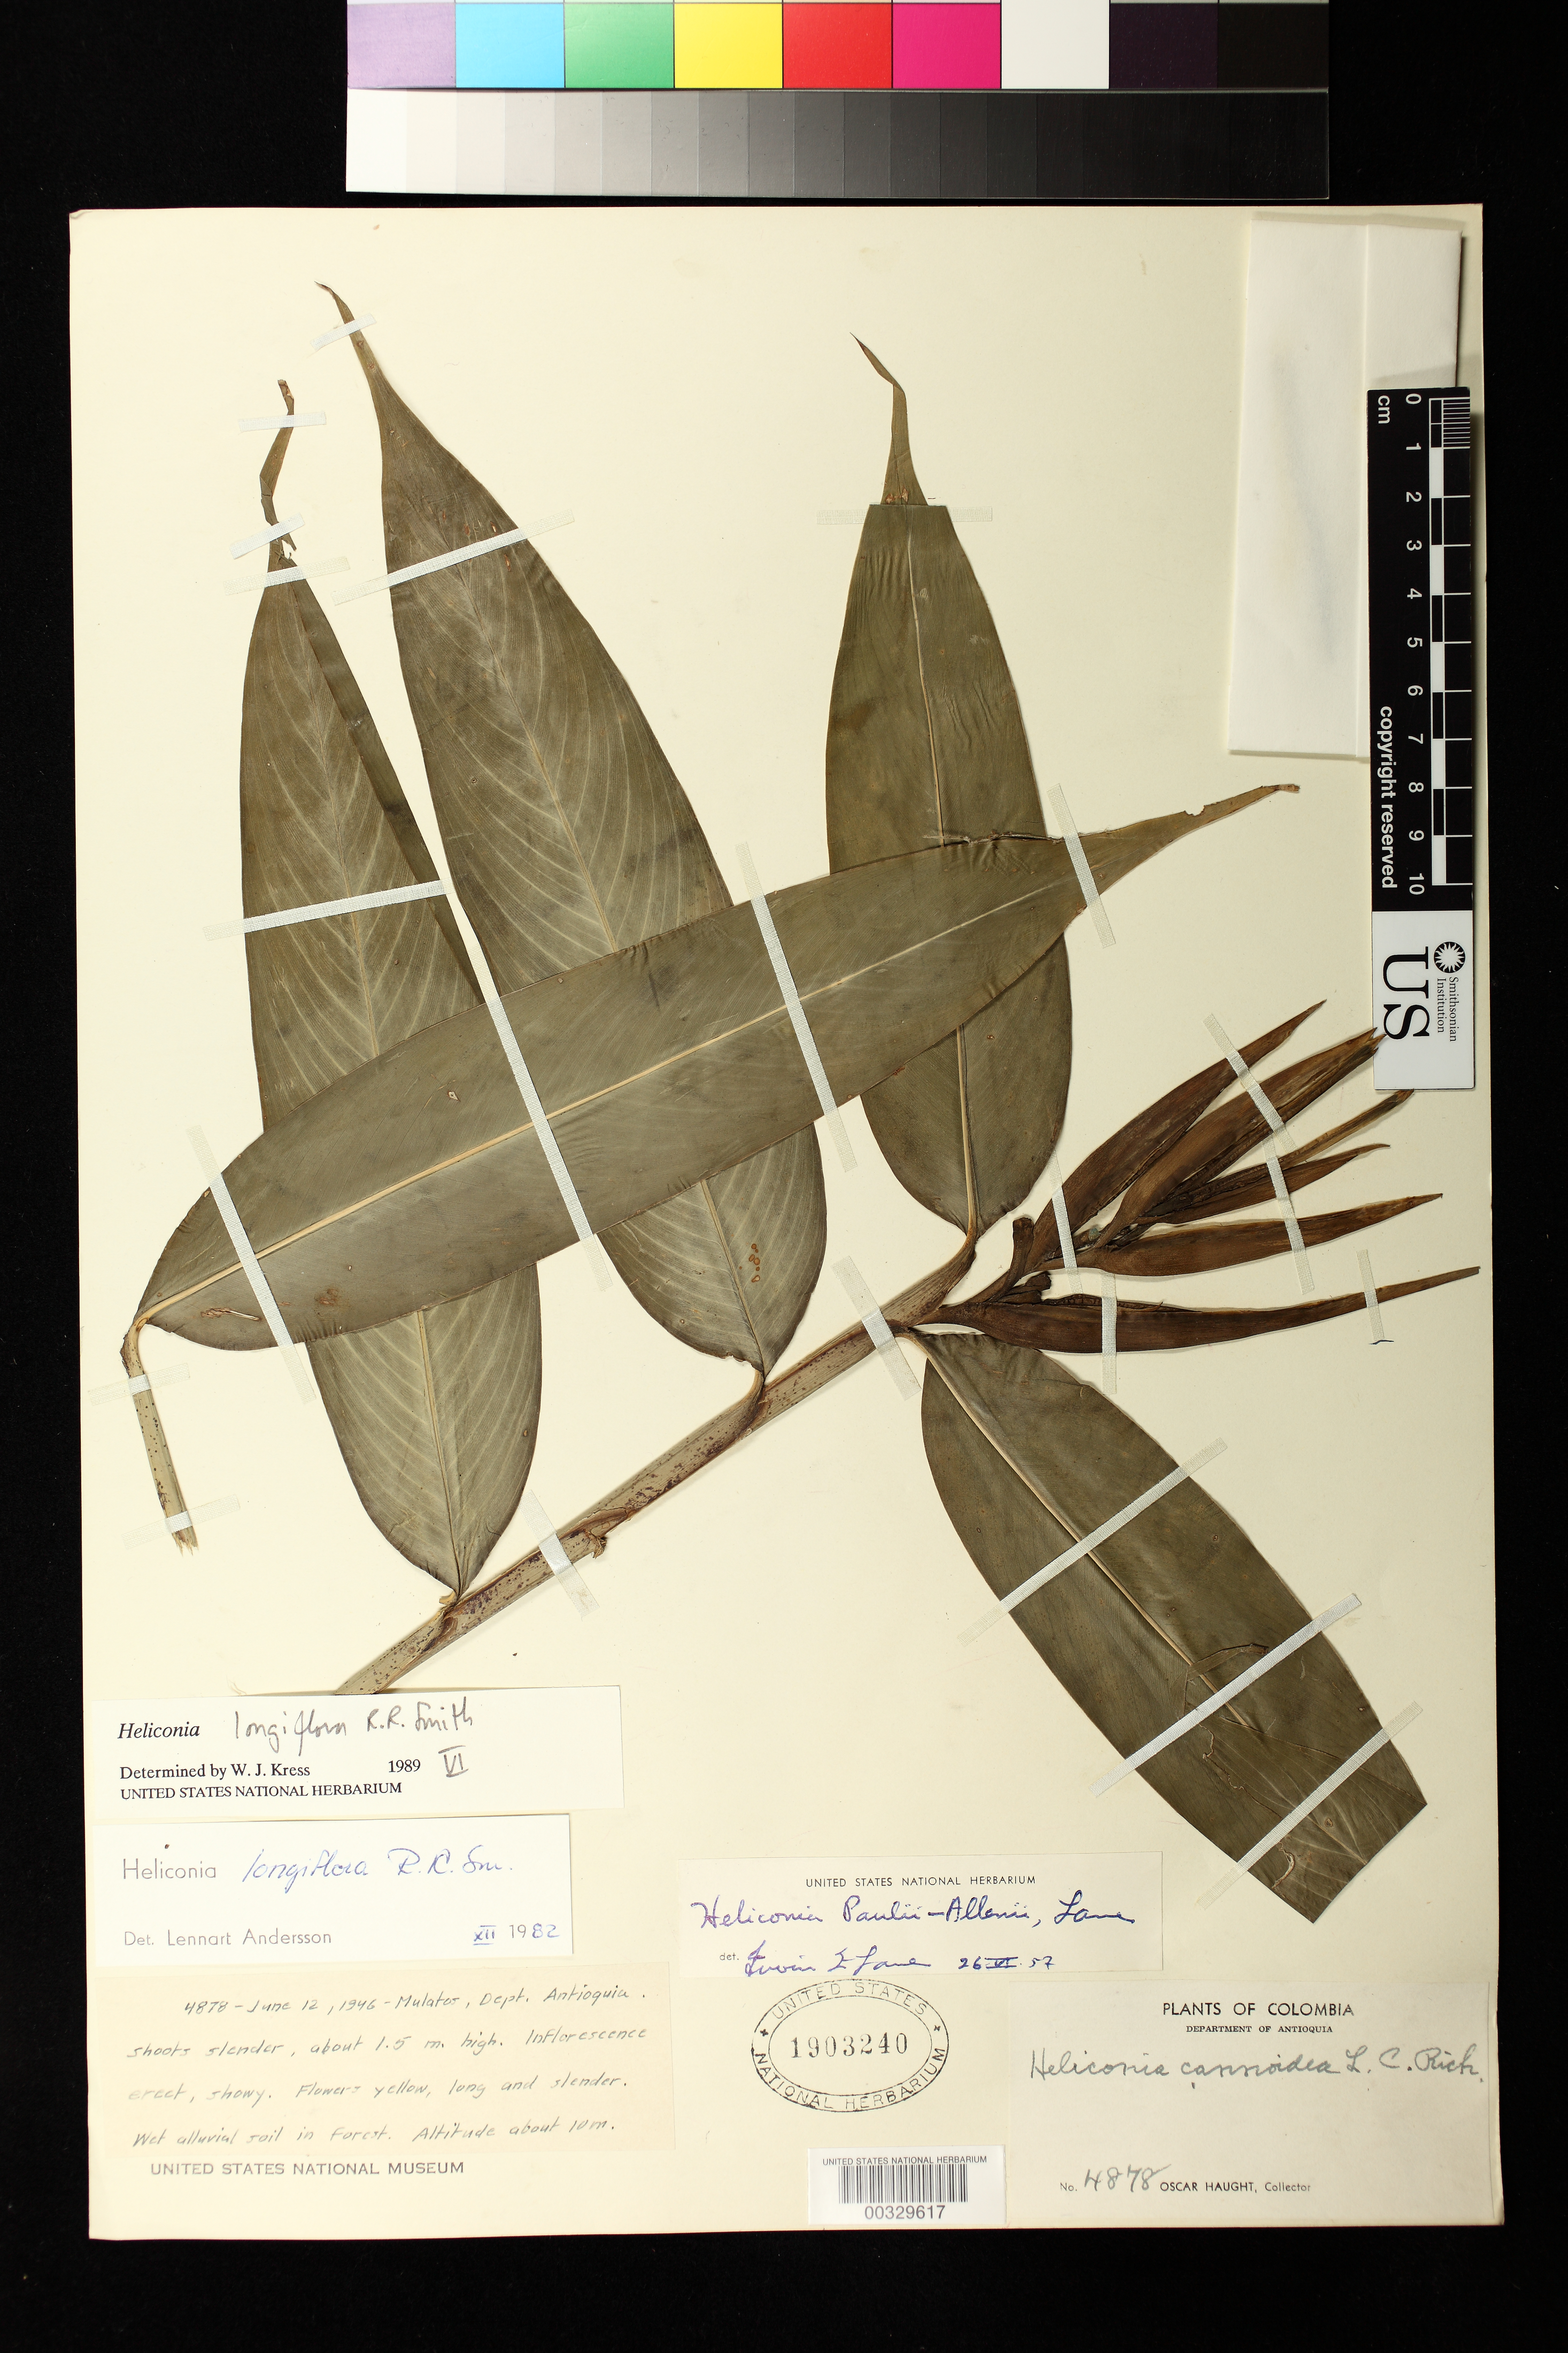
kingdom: Plantae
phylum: Tracheophyta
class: Liliopsida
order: Zingiberales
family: Heliconiaceae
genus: Heliconia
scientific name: Heliconia longiflora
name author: R.R. Sm.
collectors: O. L. Haught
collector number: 4878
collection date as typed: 12 Jun 1946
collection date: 1946-06-12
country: Colombia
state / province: Antioquia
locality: Mulatos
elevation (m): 10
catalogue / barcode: US 1903240